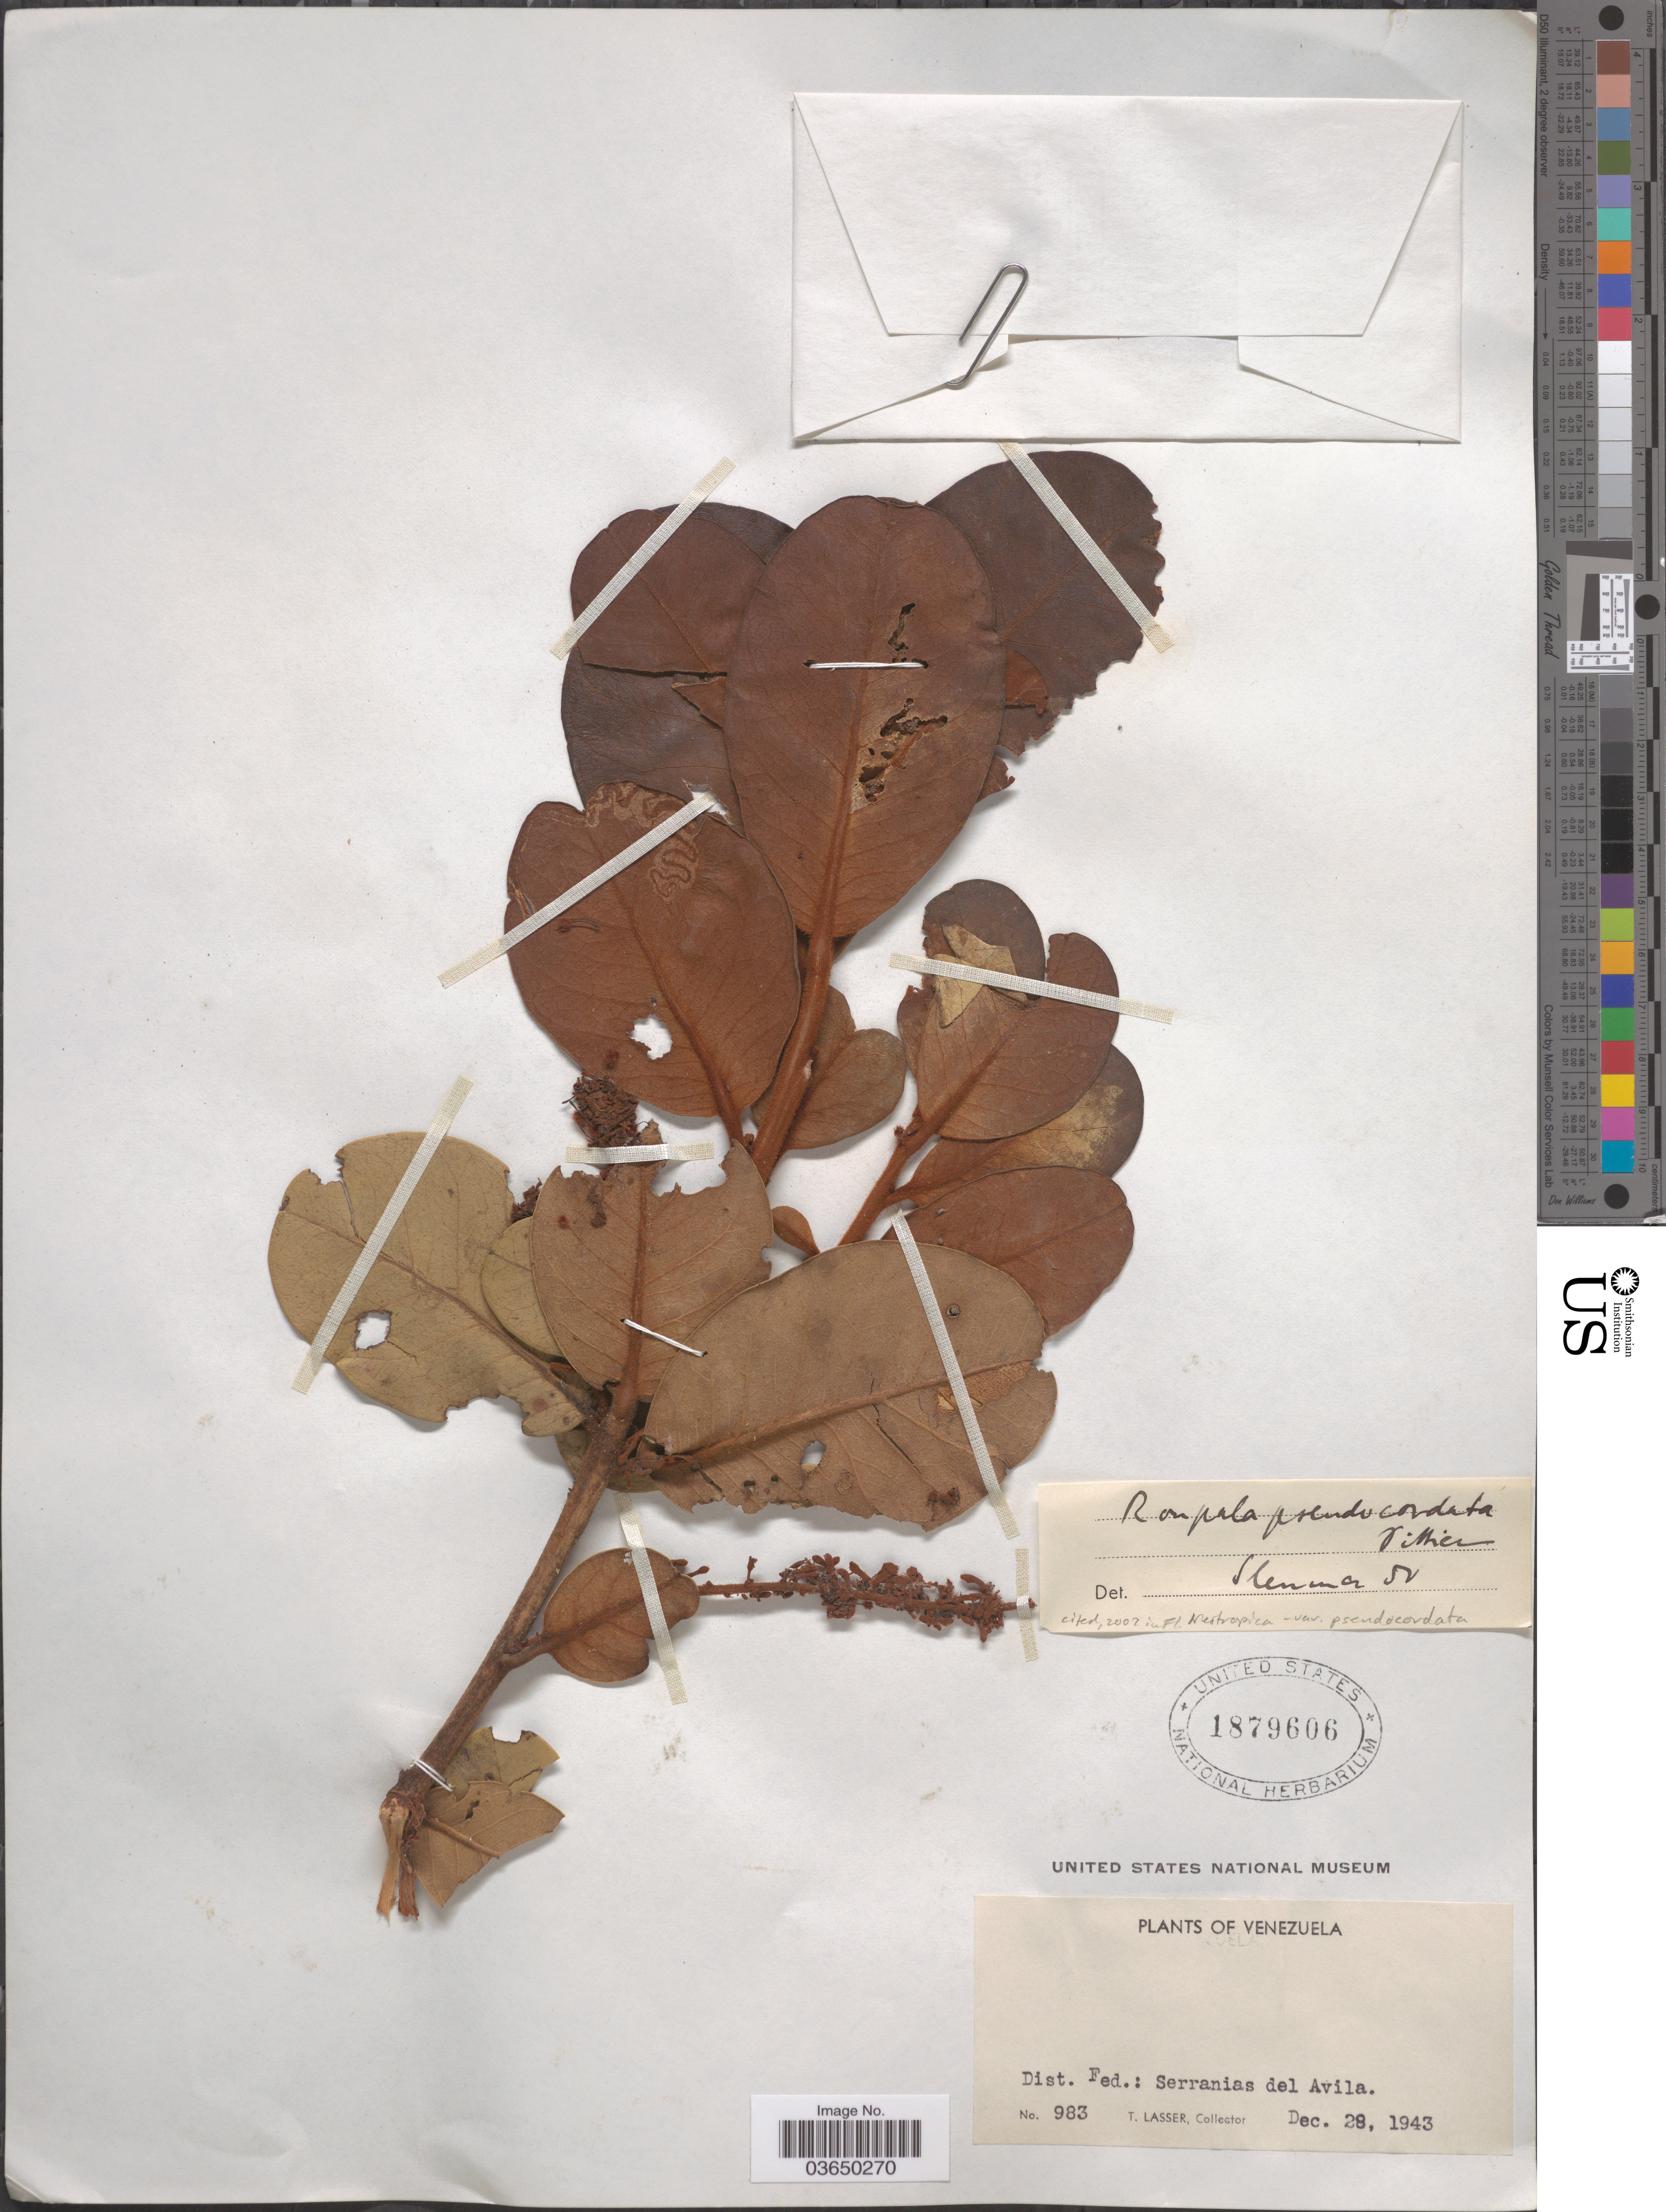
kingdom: Plantae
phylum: Tracheophyta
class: Magnoliopsida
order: Proteales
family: Proteaceae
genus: Roupala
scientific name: Roupala pseudocordata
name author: Pittier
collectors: T. Lasser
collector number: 983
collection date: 1943-12-28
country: Venezuela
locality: Dist. Fed.: Serranias del Avila.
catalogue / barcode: US 1879606